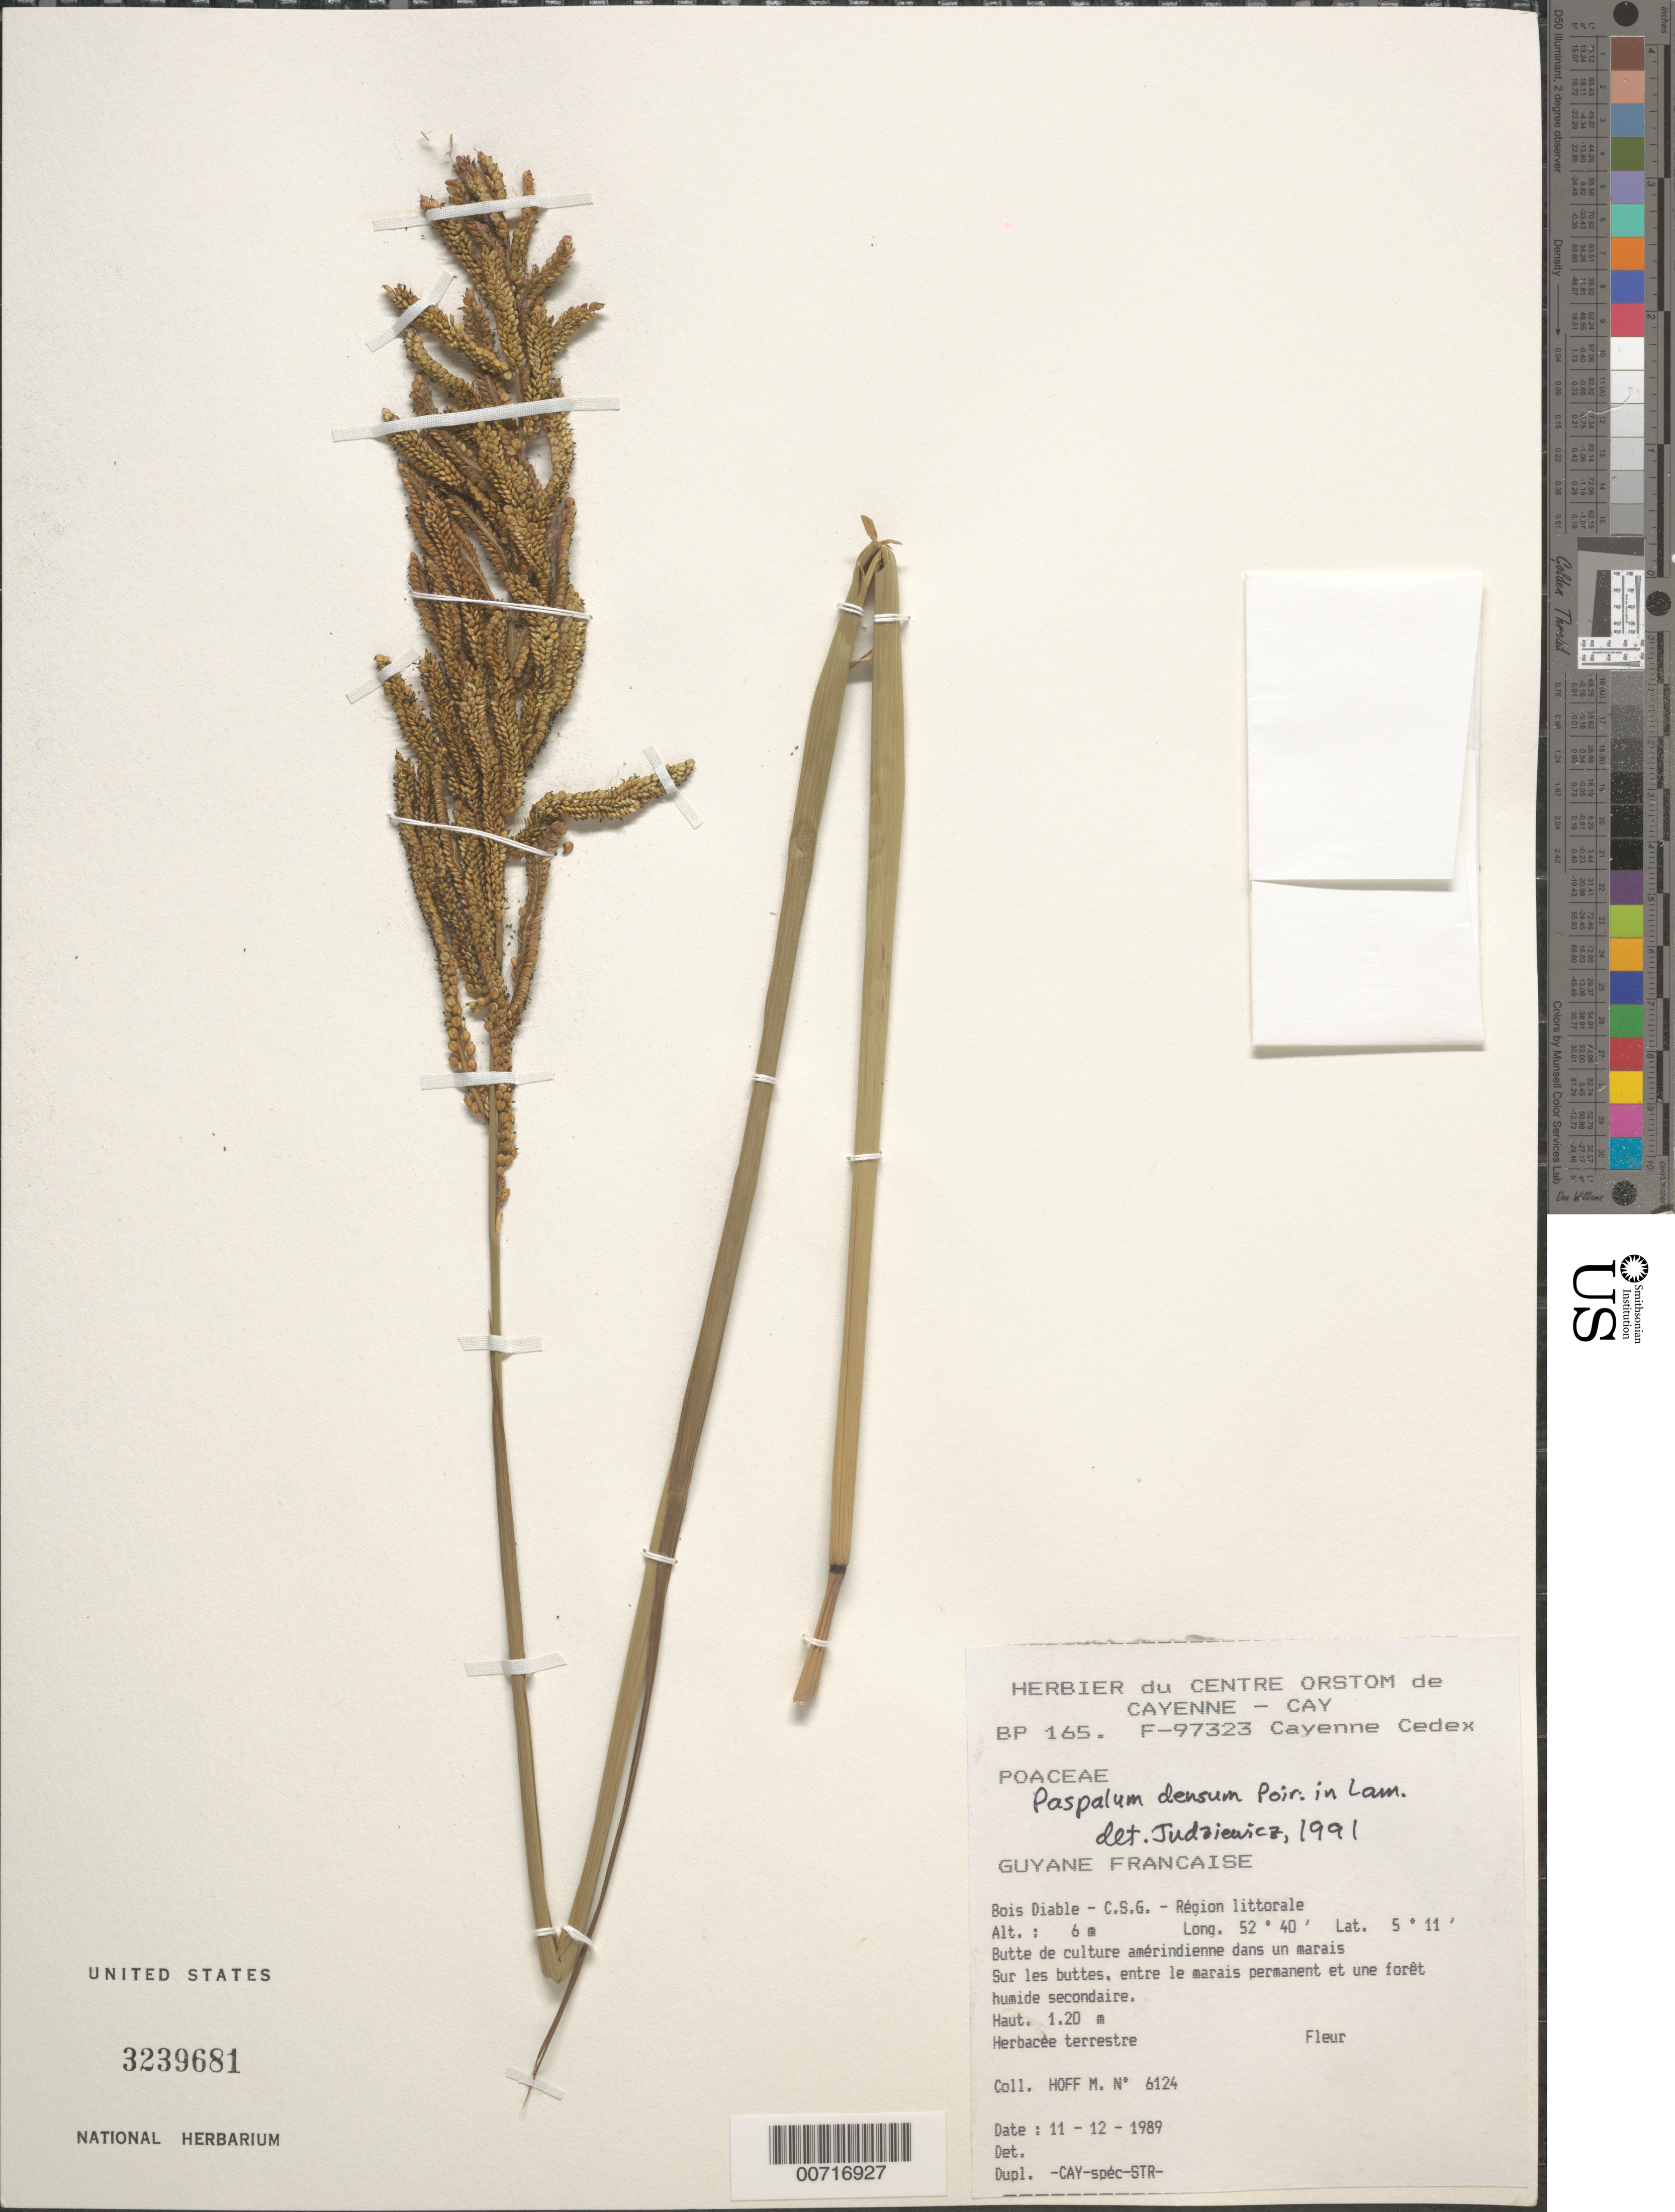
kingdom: Plantae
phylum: Tracheophyta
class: Liliopsida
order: Poales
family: Poaceae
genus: Paspalum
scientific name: Paspalum densum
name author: Poir.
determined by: Judziewicz, E. J.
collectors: M. Hoff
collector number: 6124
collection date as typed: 11-Dec-89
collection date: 1989-12-11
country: French Guiana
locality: Bois Diable, C.S.G.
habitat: Sur le buttes, entre le marais permanent et une forêt humide secondaire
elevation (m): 6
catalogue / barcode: US 3239681